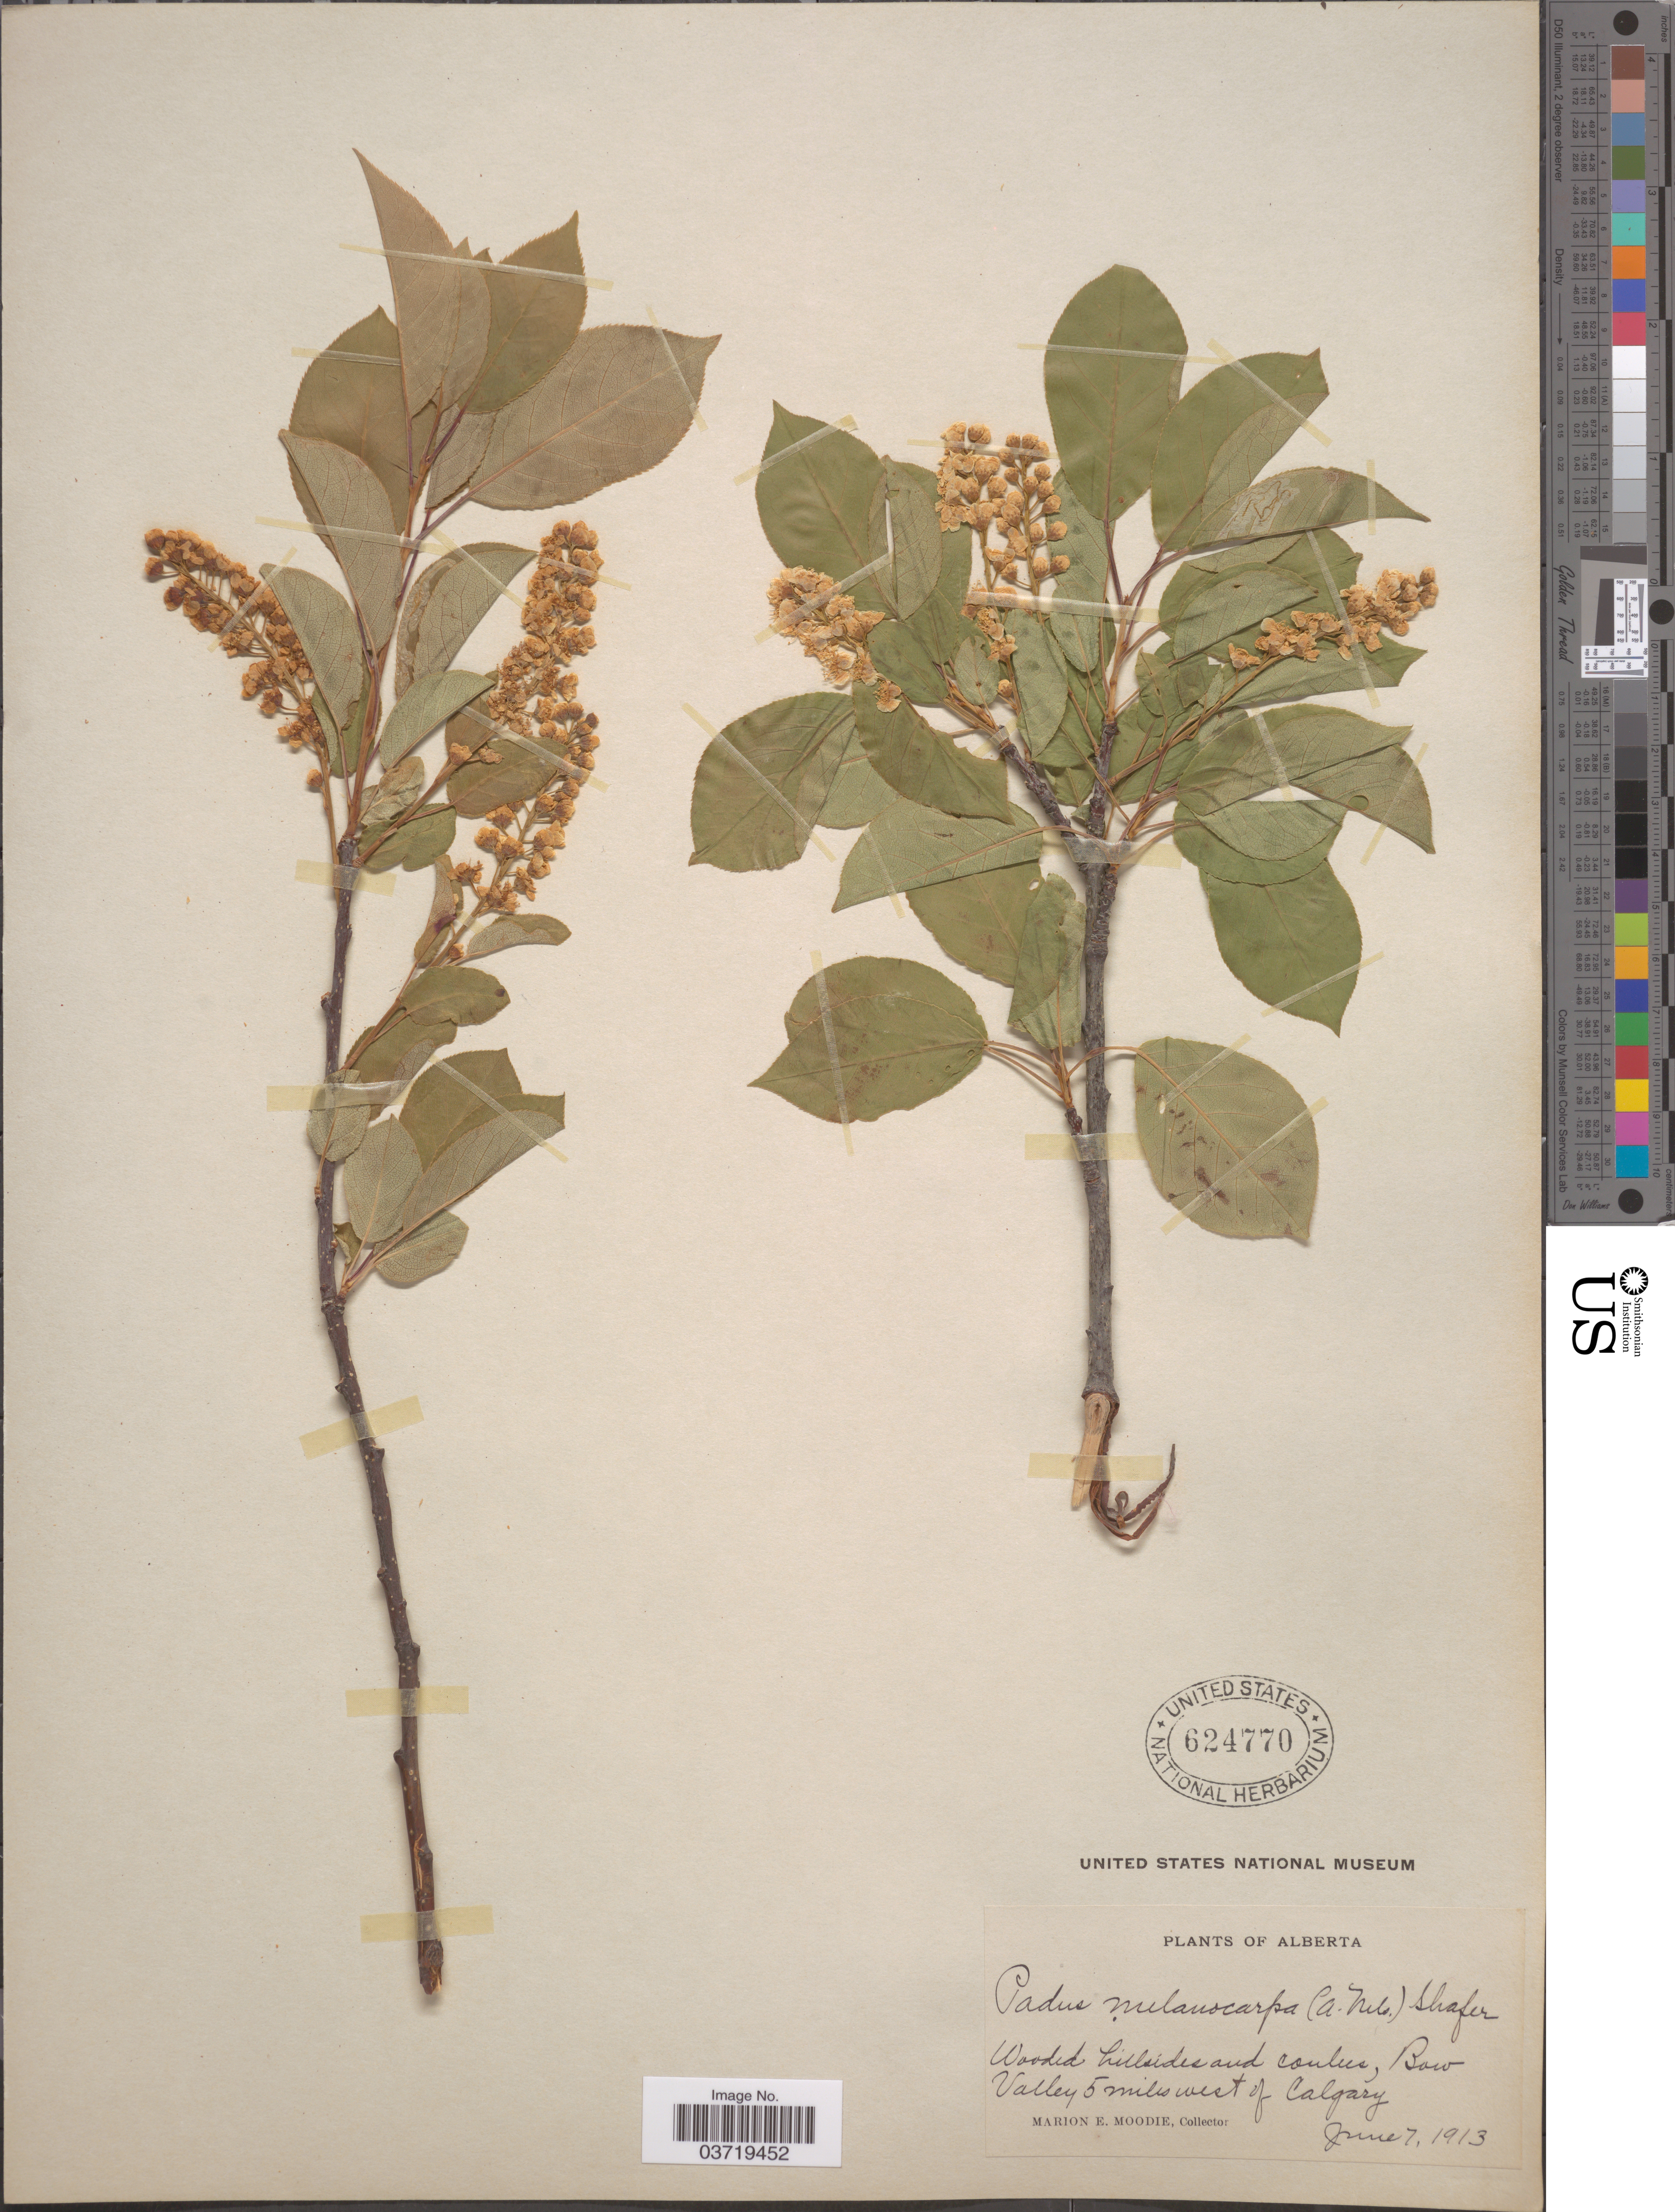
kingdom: Plantae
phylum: Tracheophyta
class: Magnoliopsida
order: Rosales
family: Rosaceae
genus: Prunus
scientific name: Prunus virginiana var. demissa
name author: (Nutt.) Torr.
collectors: M. E. Moodie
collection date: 1913-06-07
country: Canada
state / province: Alberta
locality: Wooded hillsides and coulees, Bow Valley 5 miles west of Calgary.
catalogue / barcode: US 624770